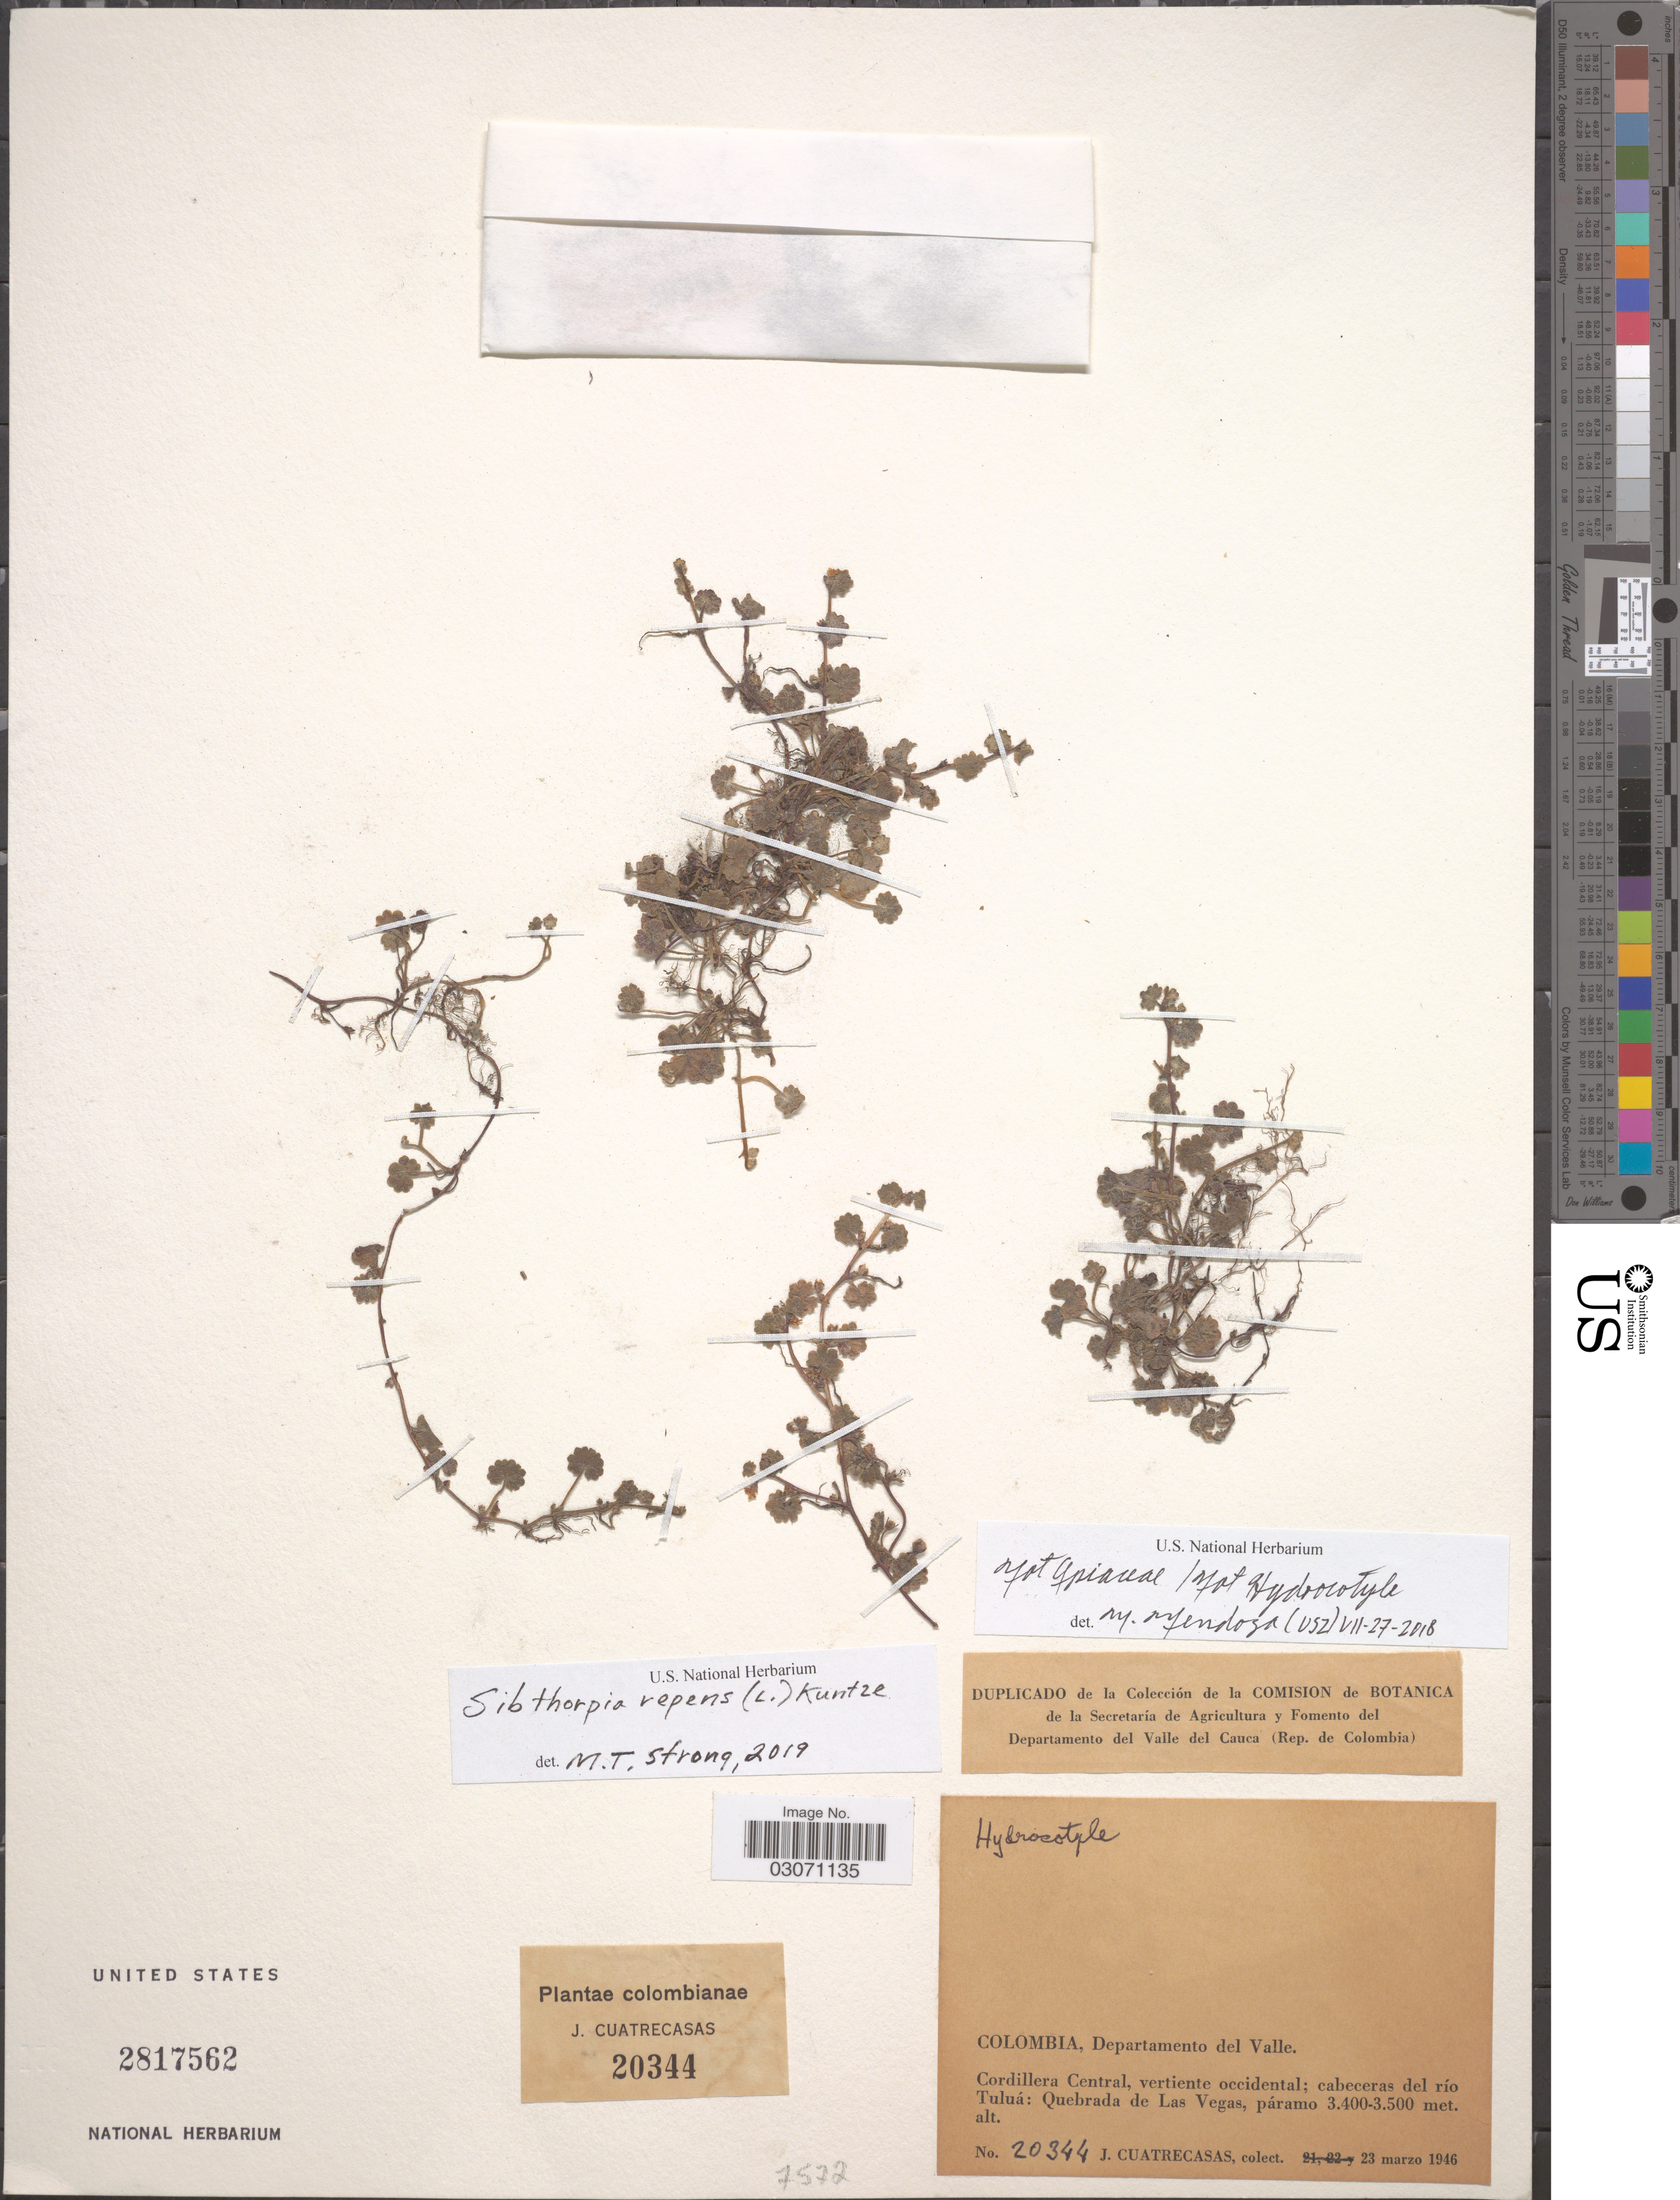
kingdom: Plantae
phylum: Tracheophyta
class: Magnoliopsida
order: Lamiales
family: Plantaginaceae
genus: Sibthorpia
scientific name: Sibthorpia repens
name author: (L.) Kuntze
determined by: Strong, Mark T., (BOT), Smithsonian Institution - National Museum of Natural History (UNITED STATES)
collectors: J. Cuatrecasas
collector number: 20344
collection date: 1946-03-23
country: Colombia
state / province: Valle del Cauca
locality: Departamento del Valle, Cordillera Central, vertiente occidental; cabeceras del río Tuluá: Quebrada de Las Vegas.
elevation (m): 3400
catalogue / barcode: US 2817562